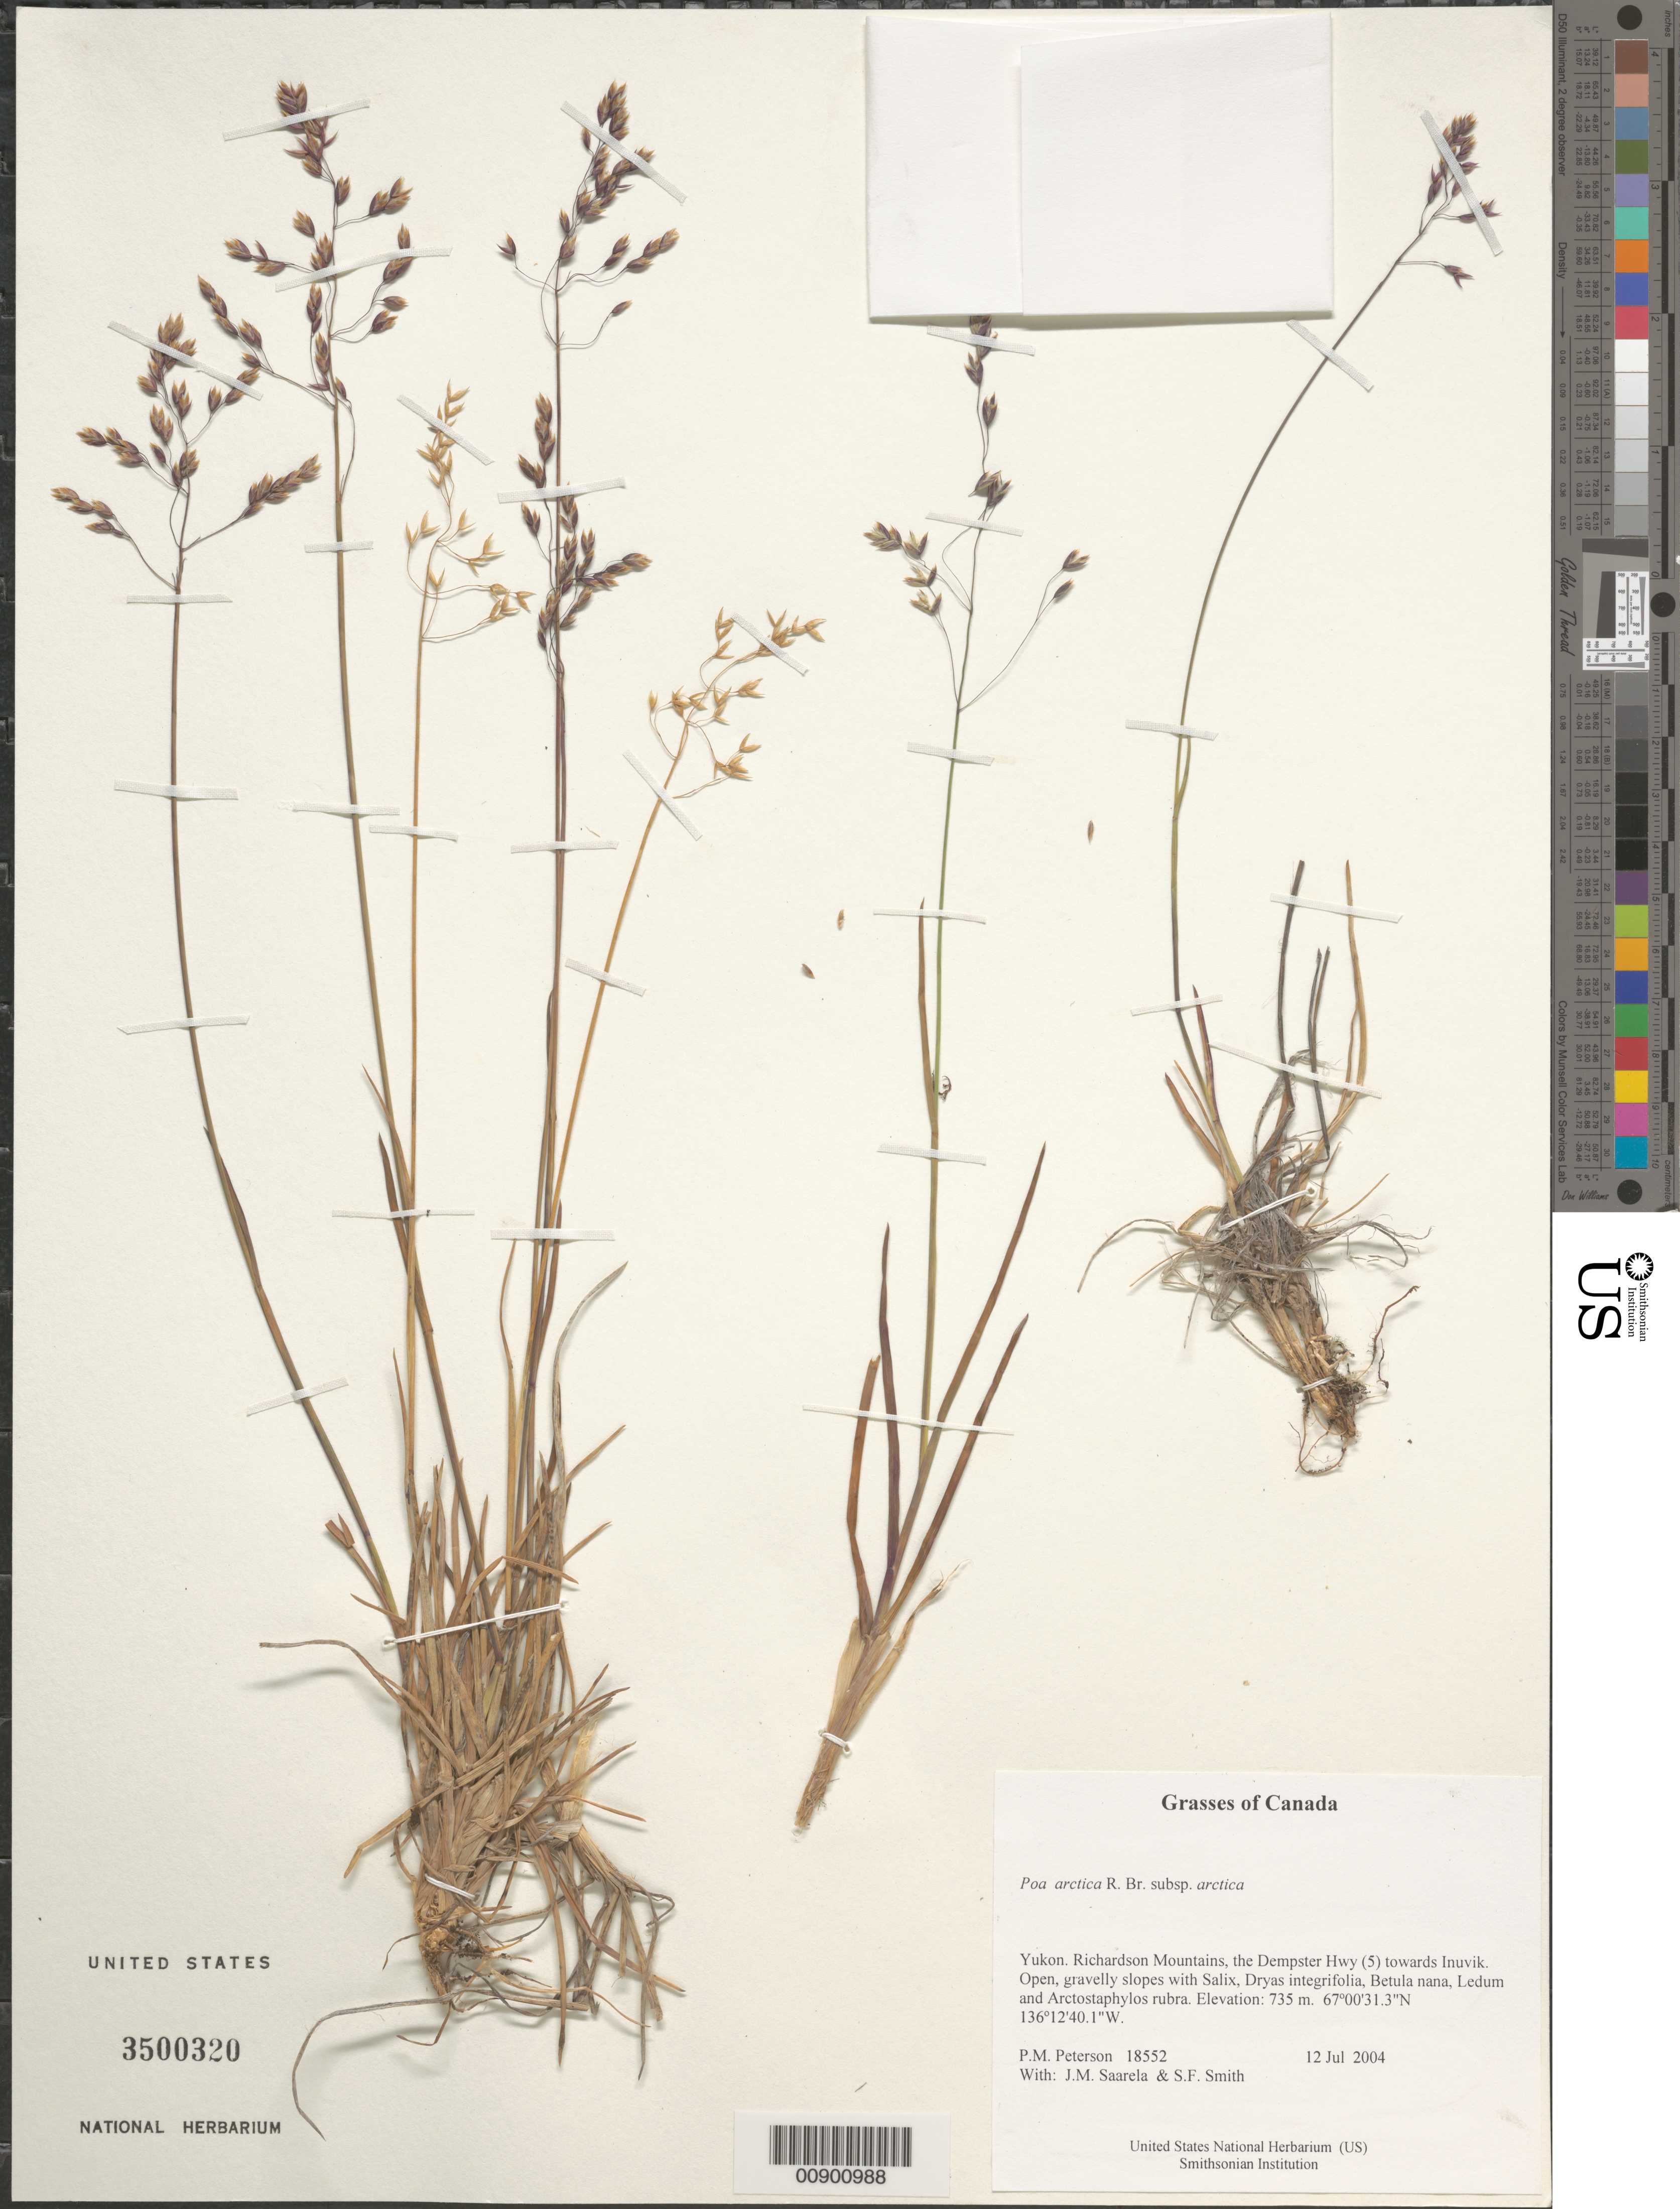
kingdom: Plantae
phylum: Tracheophyta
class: Liliopsida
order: Poales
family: Poaceae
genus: Poa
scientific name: Poa arctica subsp. arctica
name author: R. Br.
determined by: Soreng, Robert J., Research Associate (BOT), Smithsonian Institution - National Museum of Natural History (UNITED STATES)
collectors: P. M. Peterson, J. Saarela & S.F. Smith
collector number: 18552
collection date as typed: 12 Jul 2004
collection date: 2004-07-12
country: Canada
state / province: Yukon Territory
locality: Richardson Mountains, the Dempster Hwy (5) towards Inuvik. Open, gravelly slopes with Salix, Dryas integrifolia, Betula nana, Ledum and Arctostaphylos rubra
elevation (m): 735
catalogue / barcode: US 3500320